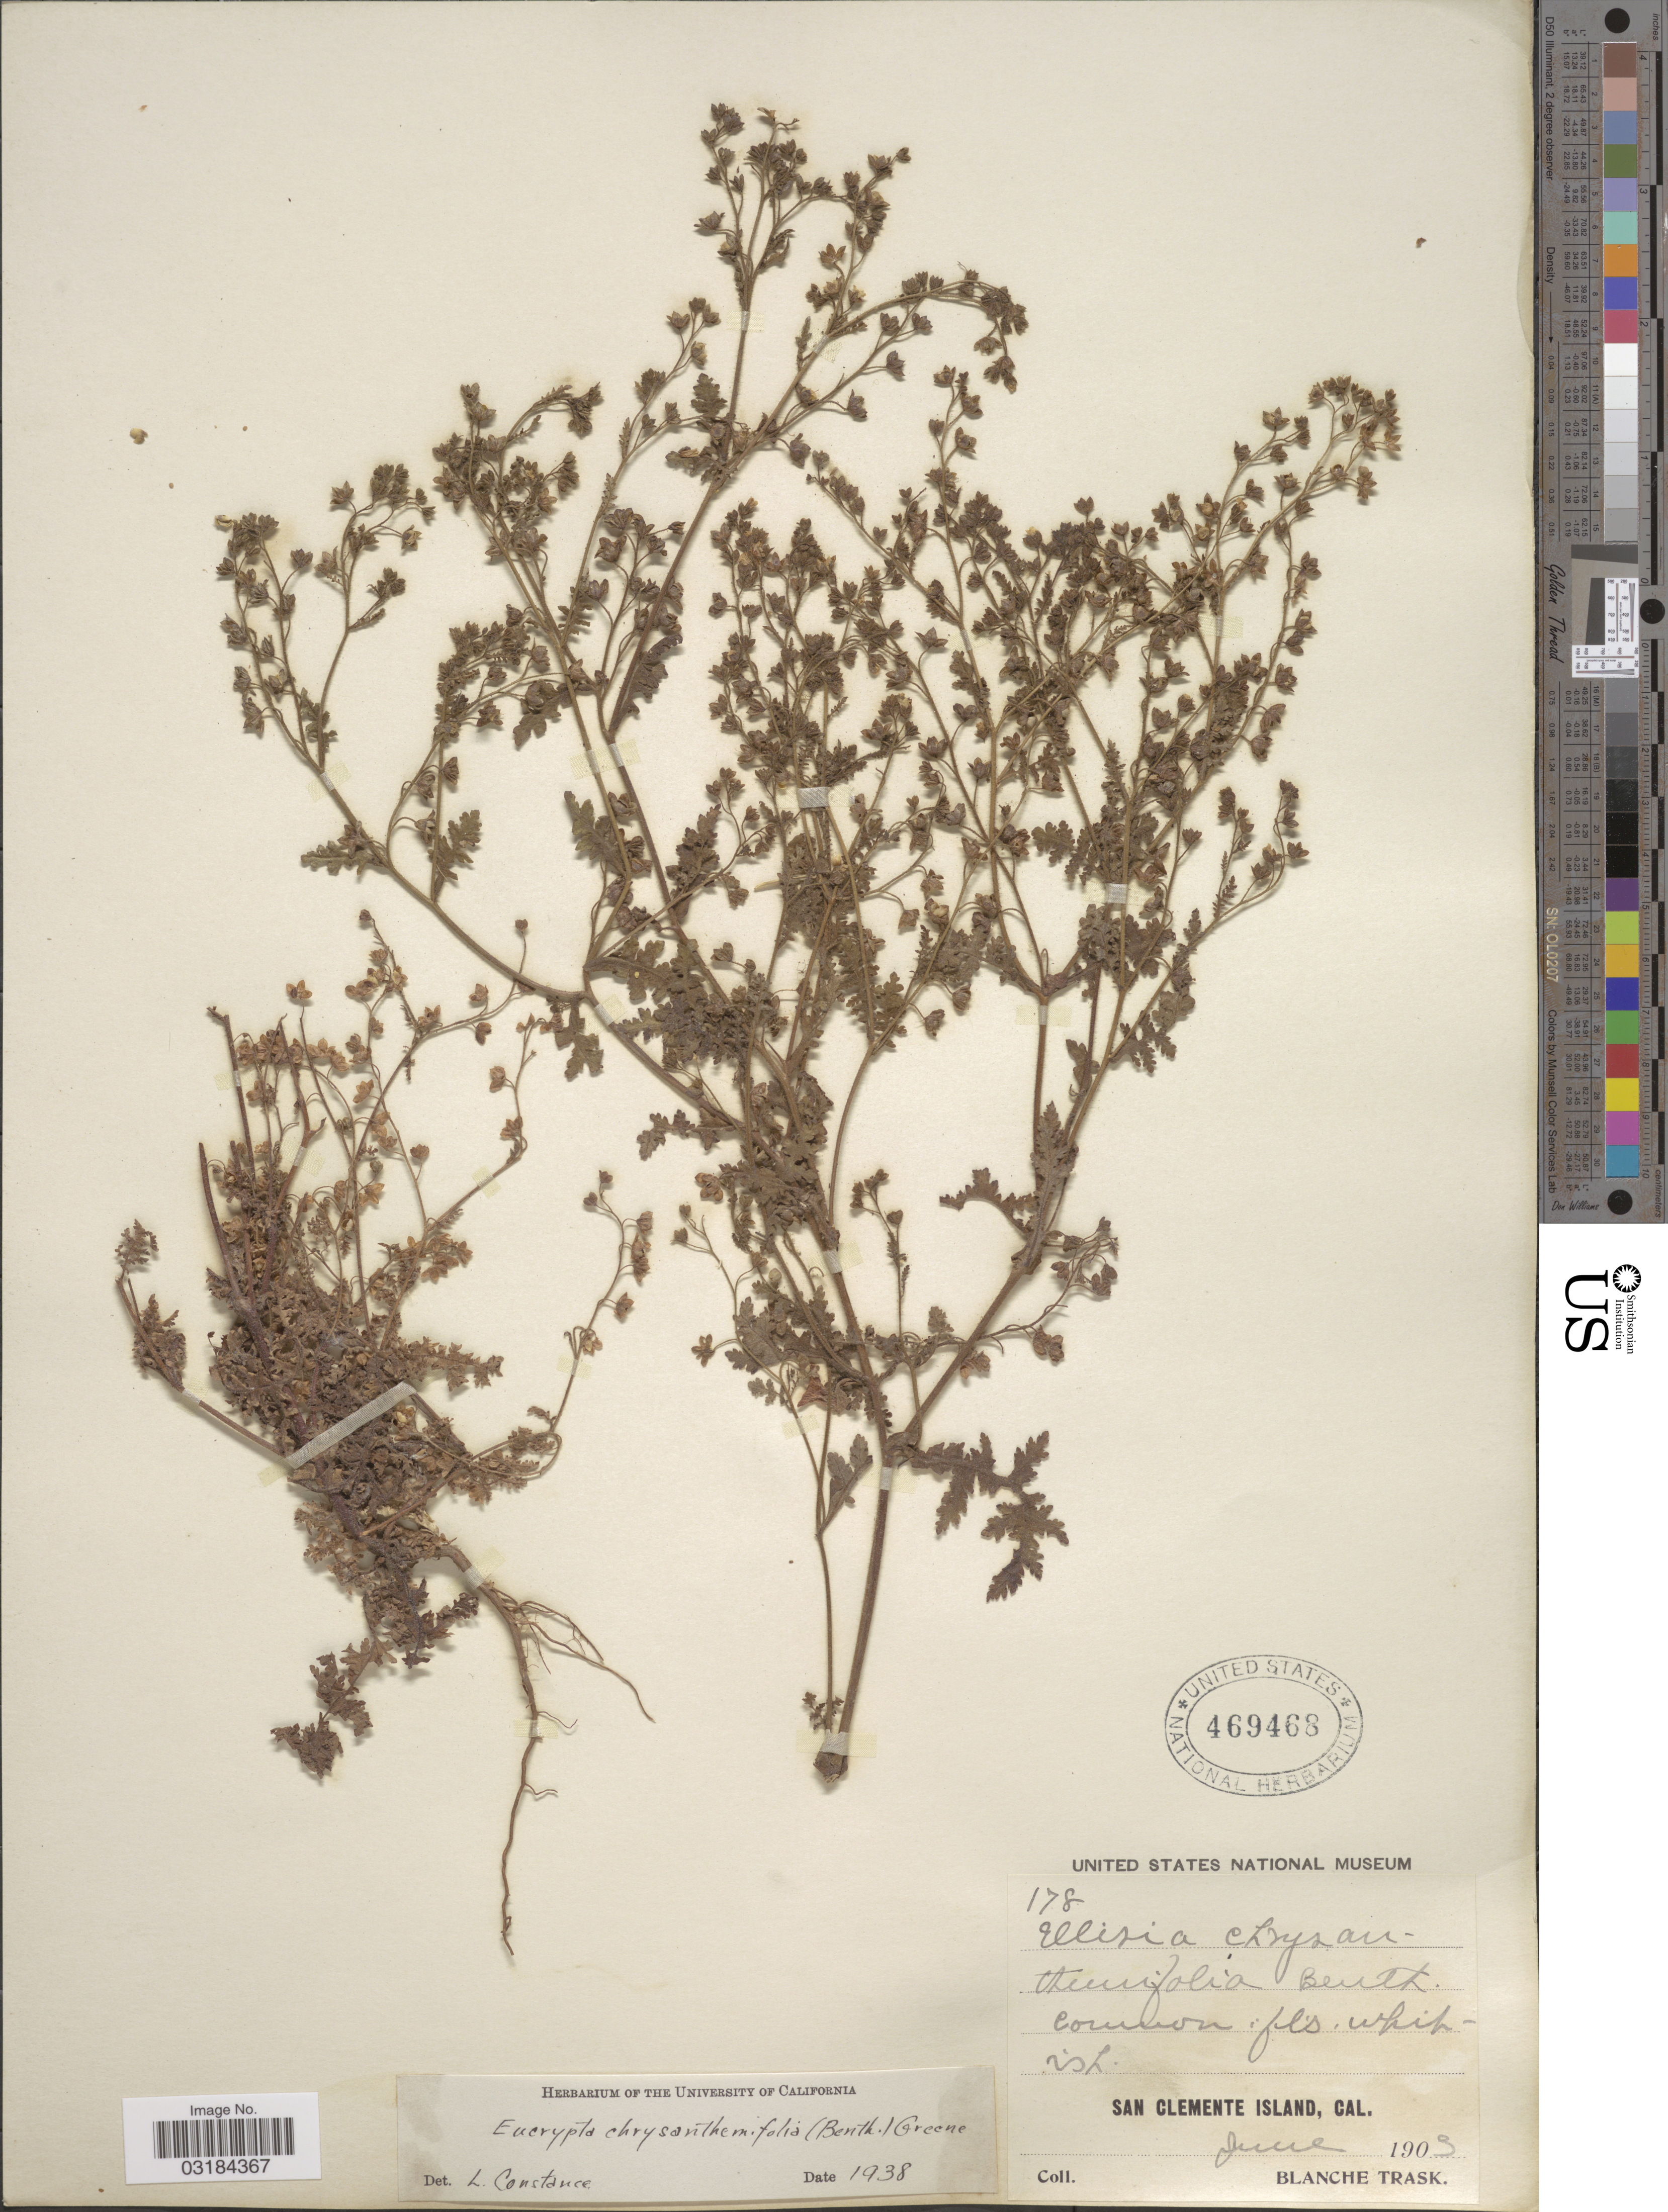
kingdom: Plantae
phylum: Tracheophyta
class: Magnoliopsida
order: Boraginales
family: Hydrophyllaceae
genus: Eucrypta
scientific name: Eucrypta chrysanthemifolia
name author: (Benth.) Greene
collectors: B. Trask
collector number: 178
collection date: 1903-06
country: United States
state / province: California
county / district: Los Angeles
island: San Clemente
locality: San Clemente Island.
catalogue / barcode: US 469468